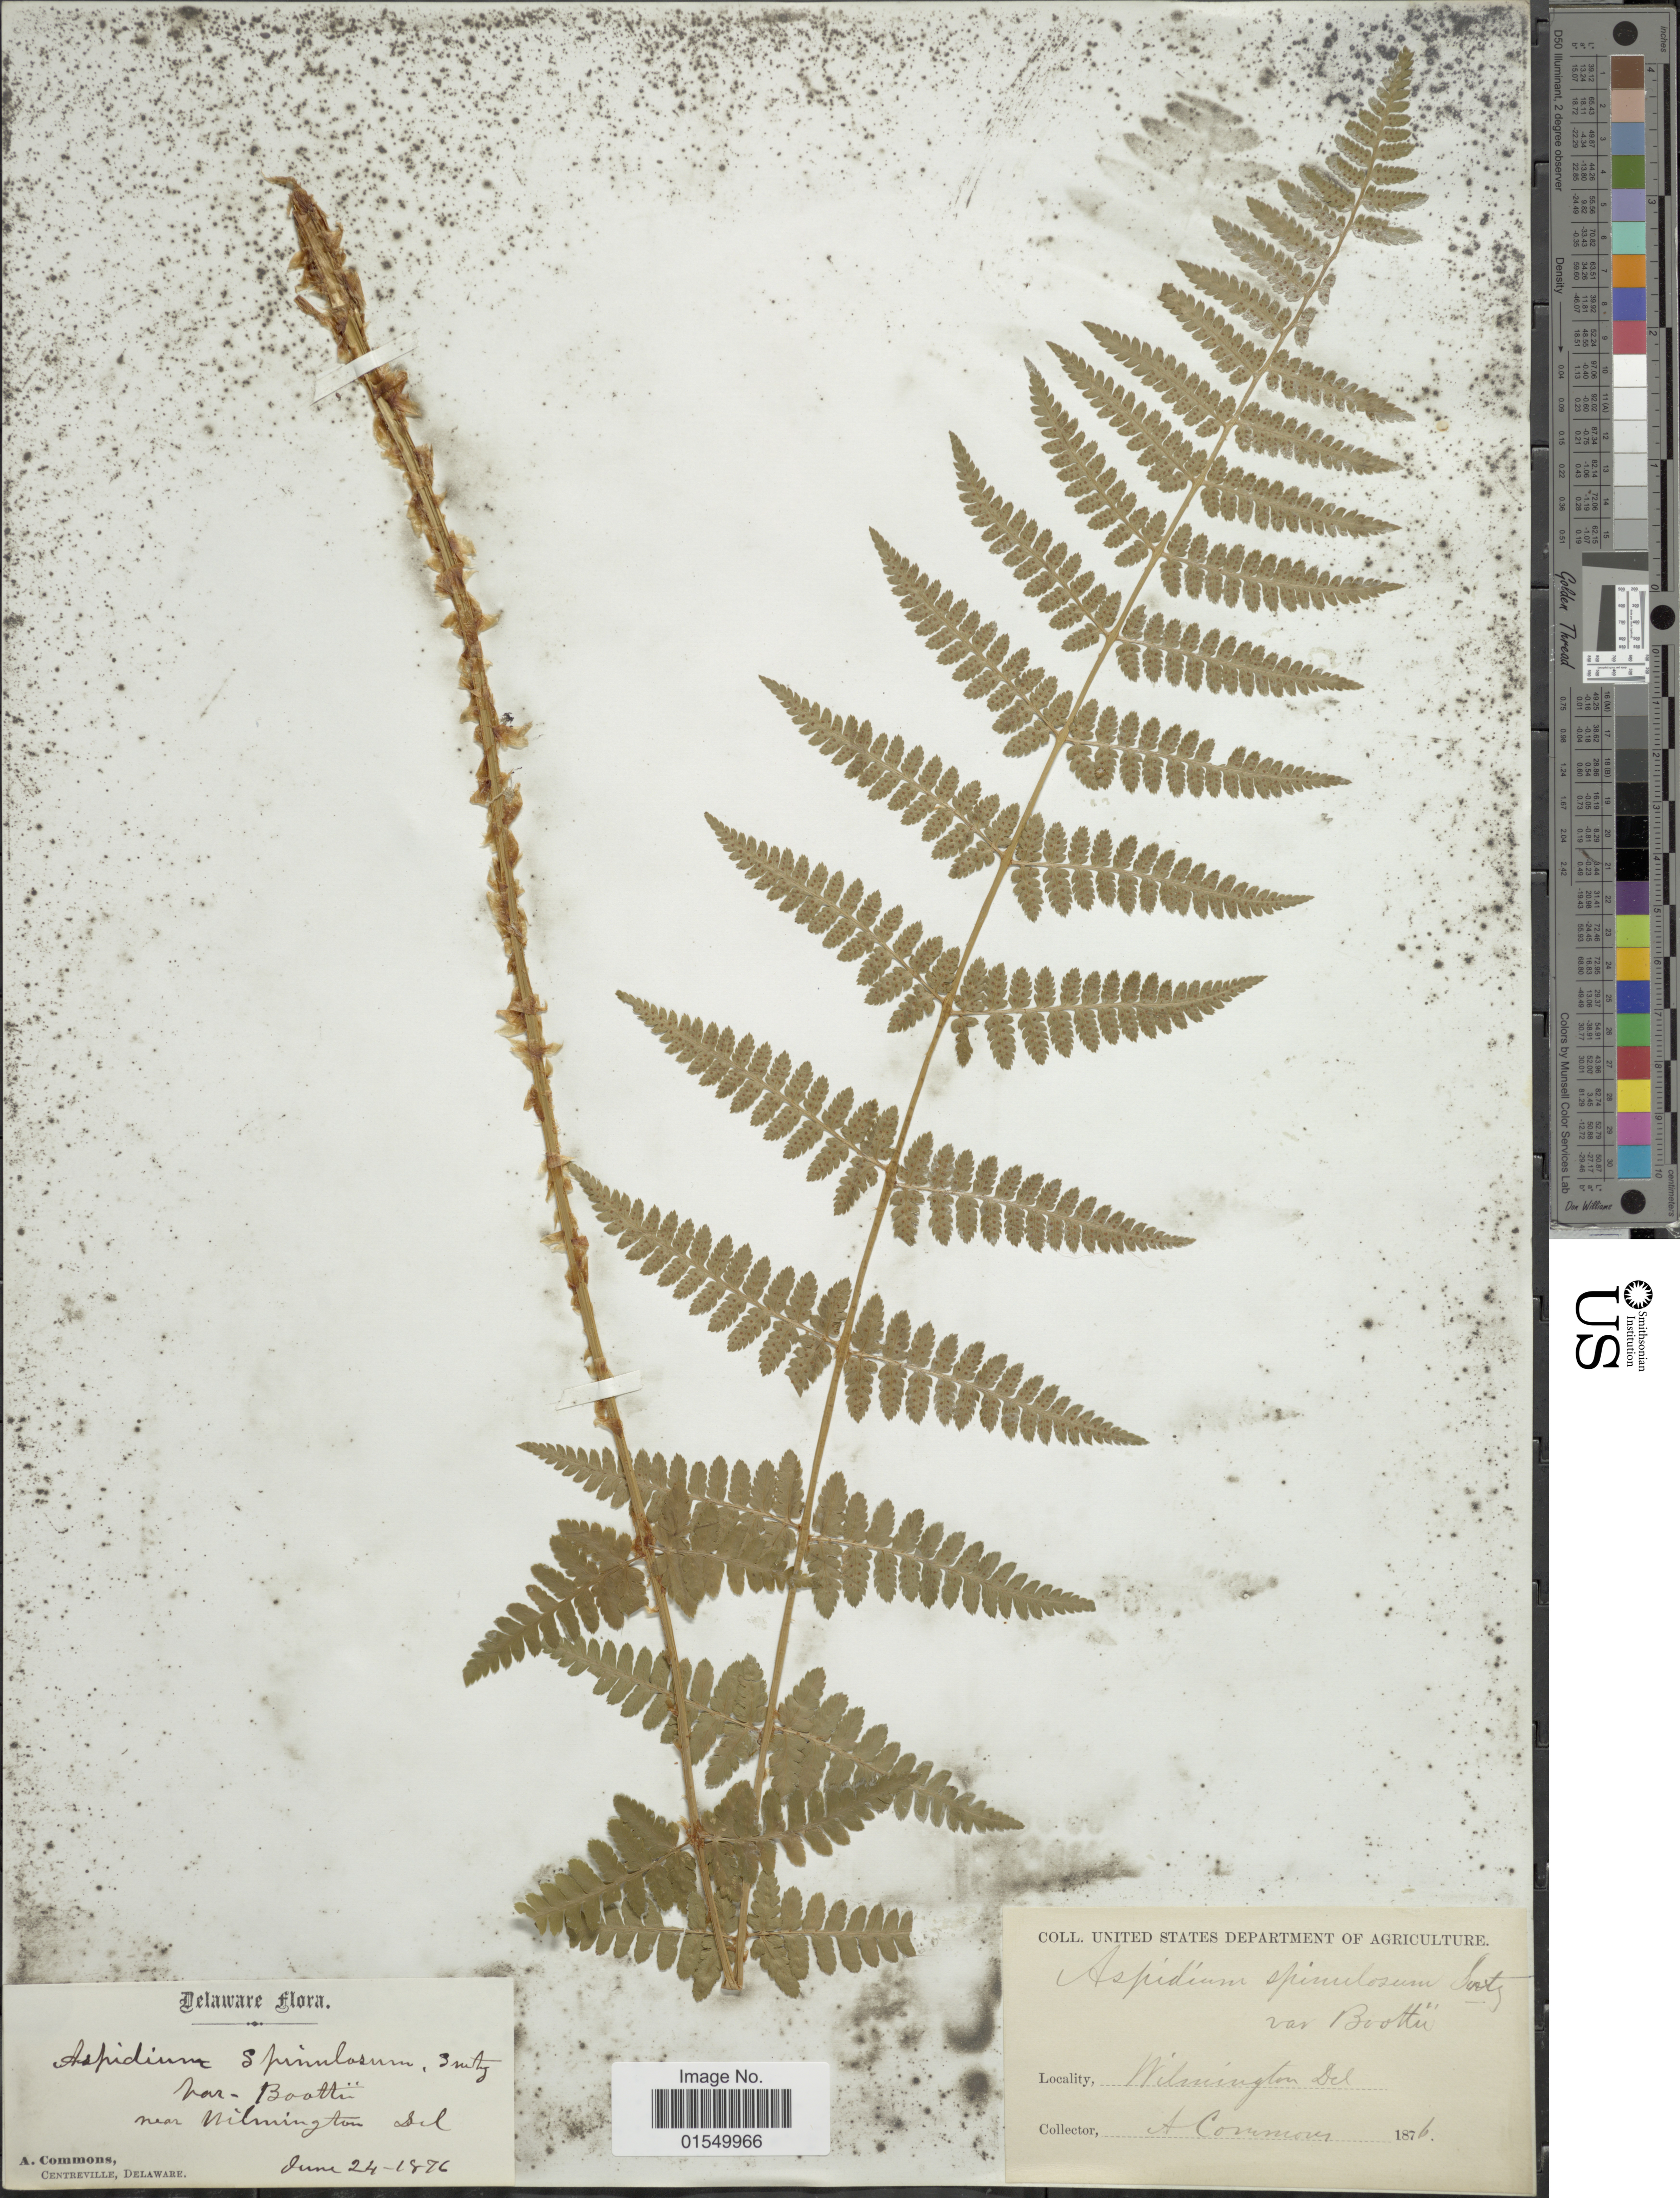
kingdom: Plantae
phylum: Tracheophyta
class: Polypodiopsida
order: Polypodiales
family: Dryopteridaceae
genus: Dryopteris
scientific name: Dryopteris x boottii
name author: Underw.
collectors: A. Commons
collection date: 1876-06-24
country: United States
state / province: Delaware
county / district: New Castle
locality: Near Wilmington, Del.